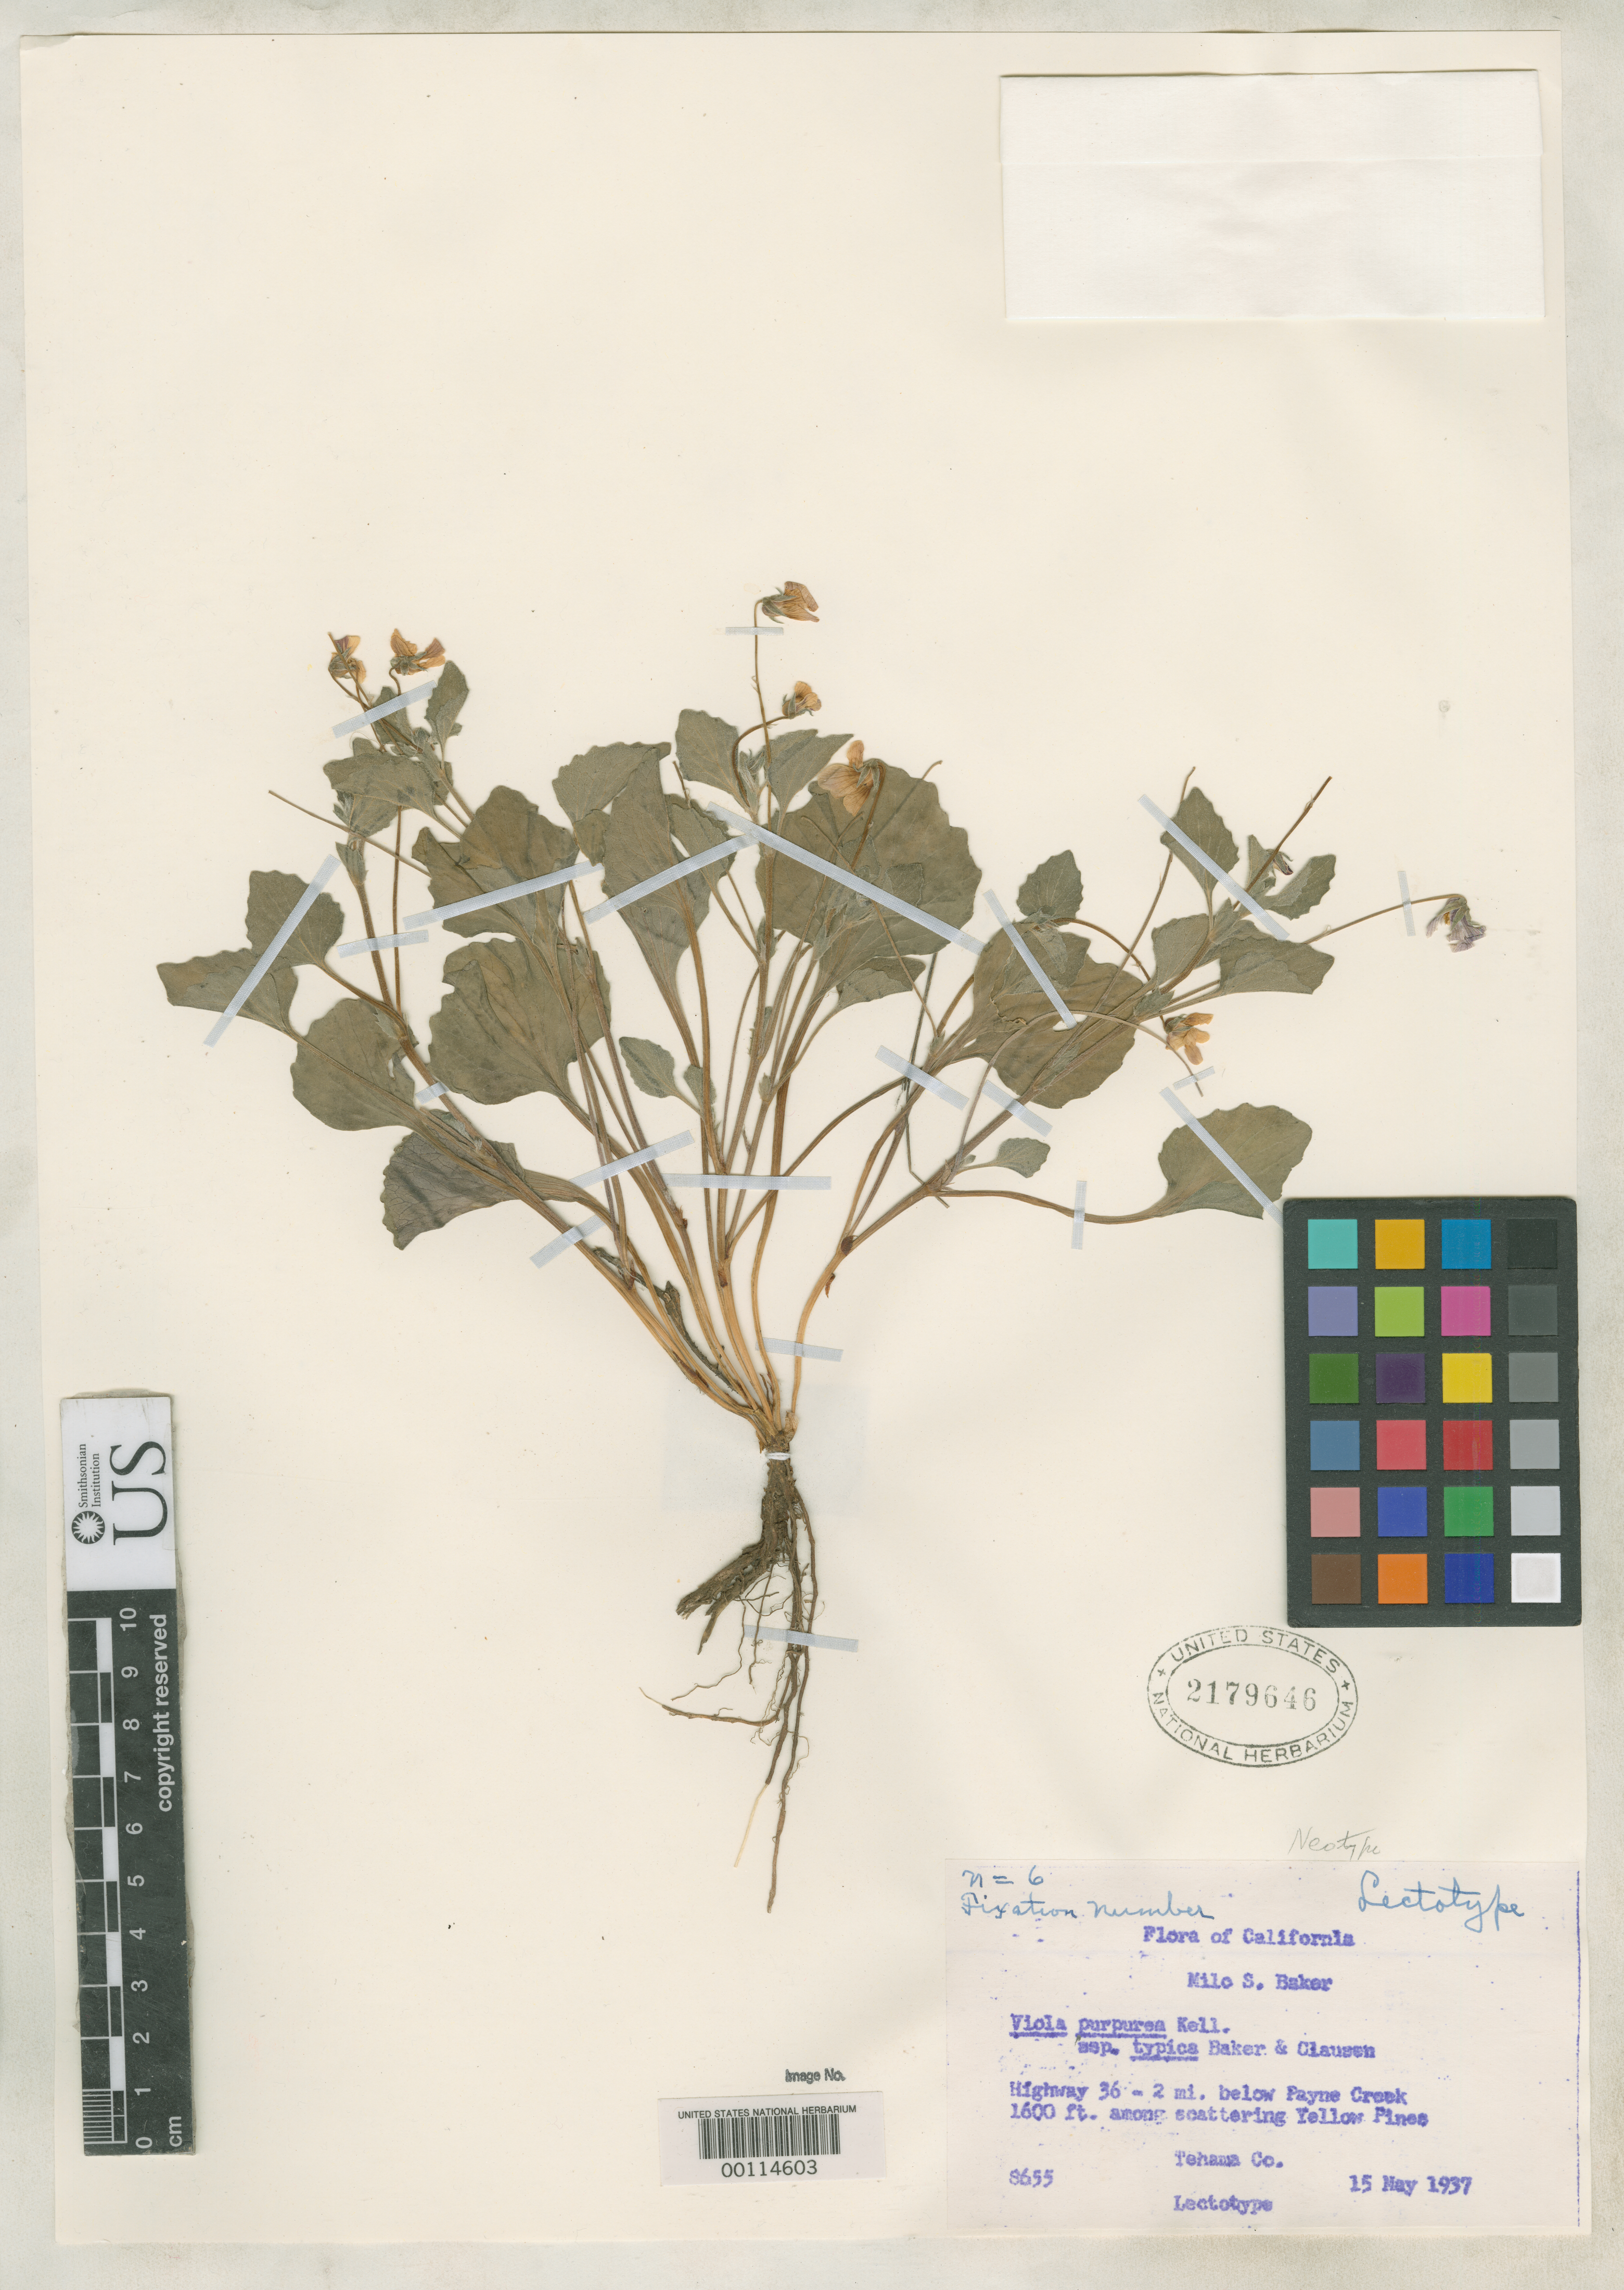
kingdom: Plantae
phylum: Tracheophyta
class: Magnoliopsida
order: Malpighiales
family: Violaceae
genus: Viola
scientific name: Viola purpurea subsp. typica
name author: M.S. Baker & J.C. Clausen in M.S. Baker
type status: Isotype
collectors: M. S. Baker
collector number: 8655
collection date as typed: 15 May 1937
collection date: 1937-05-15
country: United States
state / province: California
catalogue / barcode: US 2179646